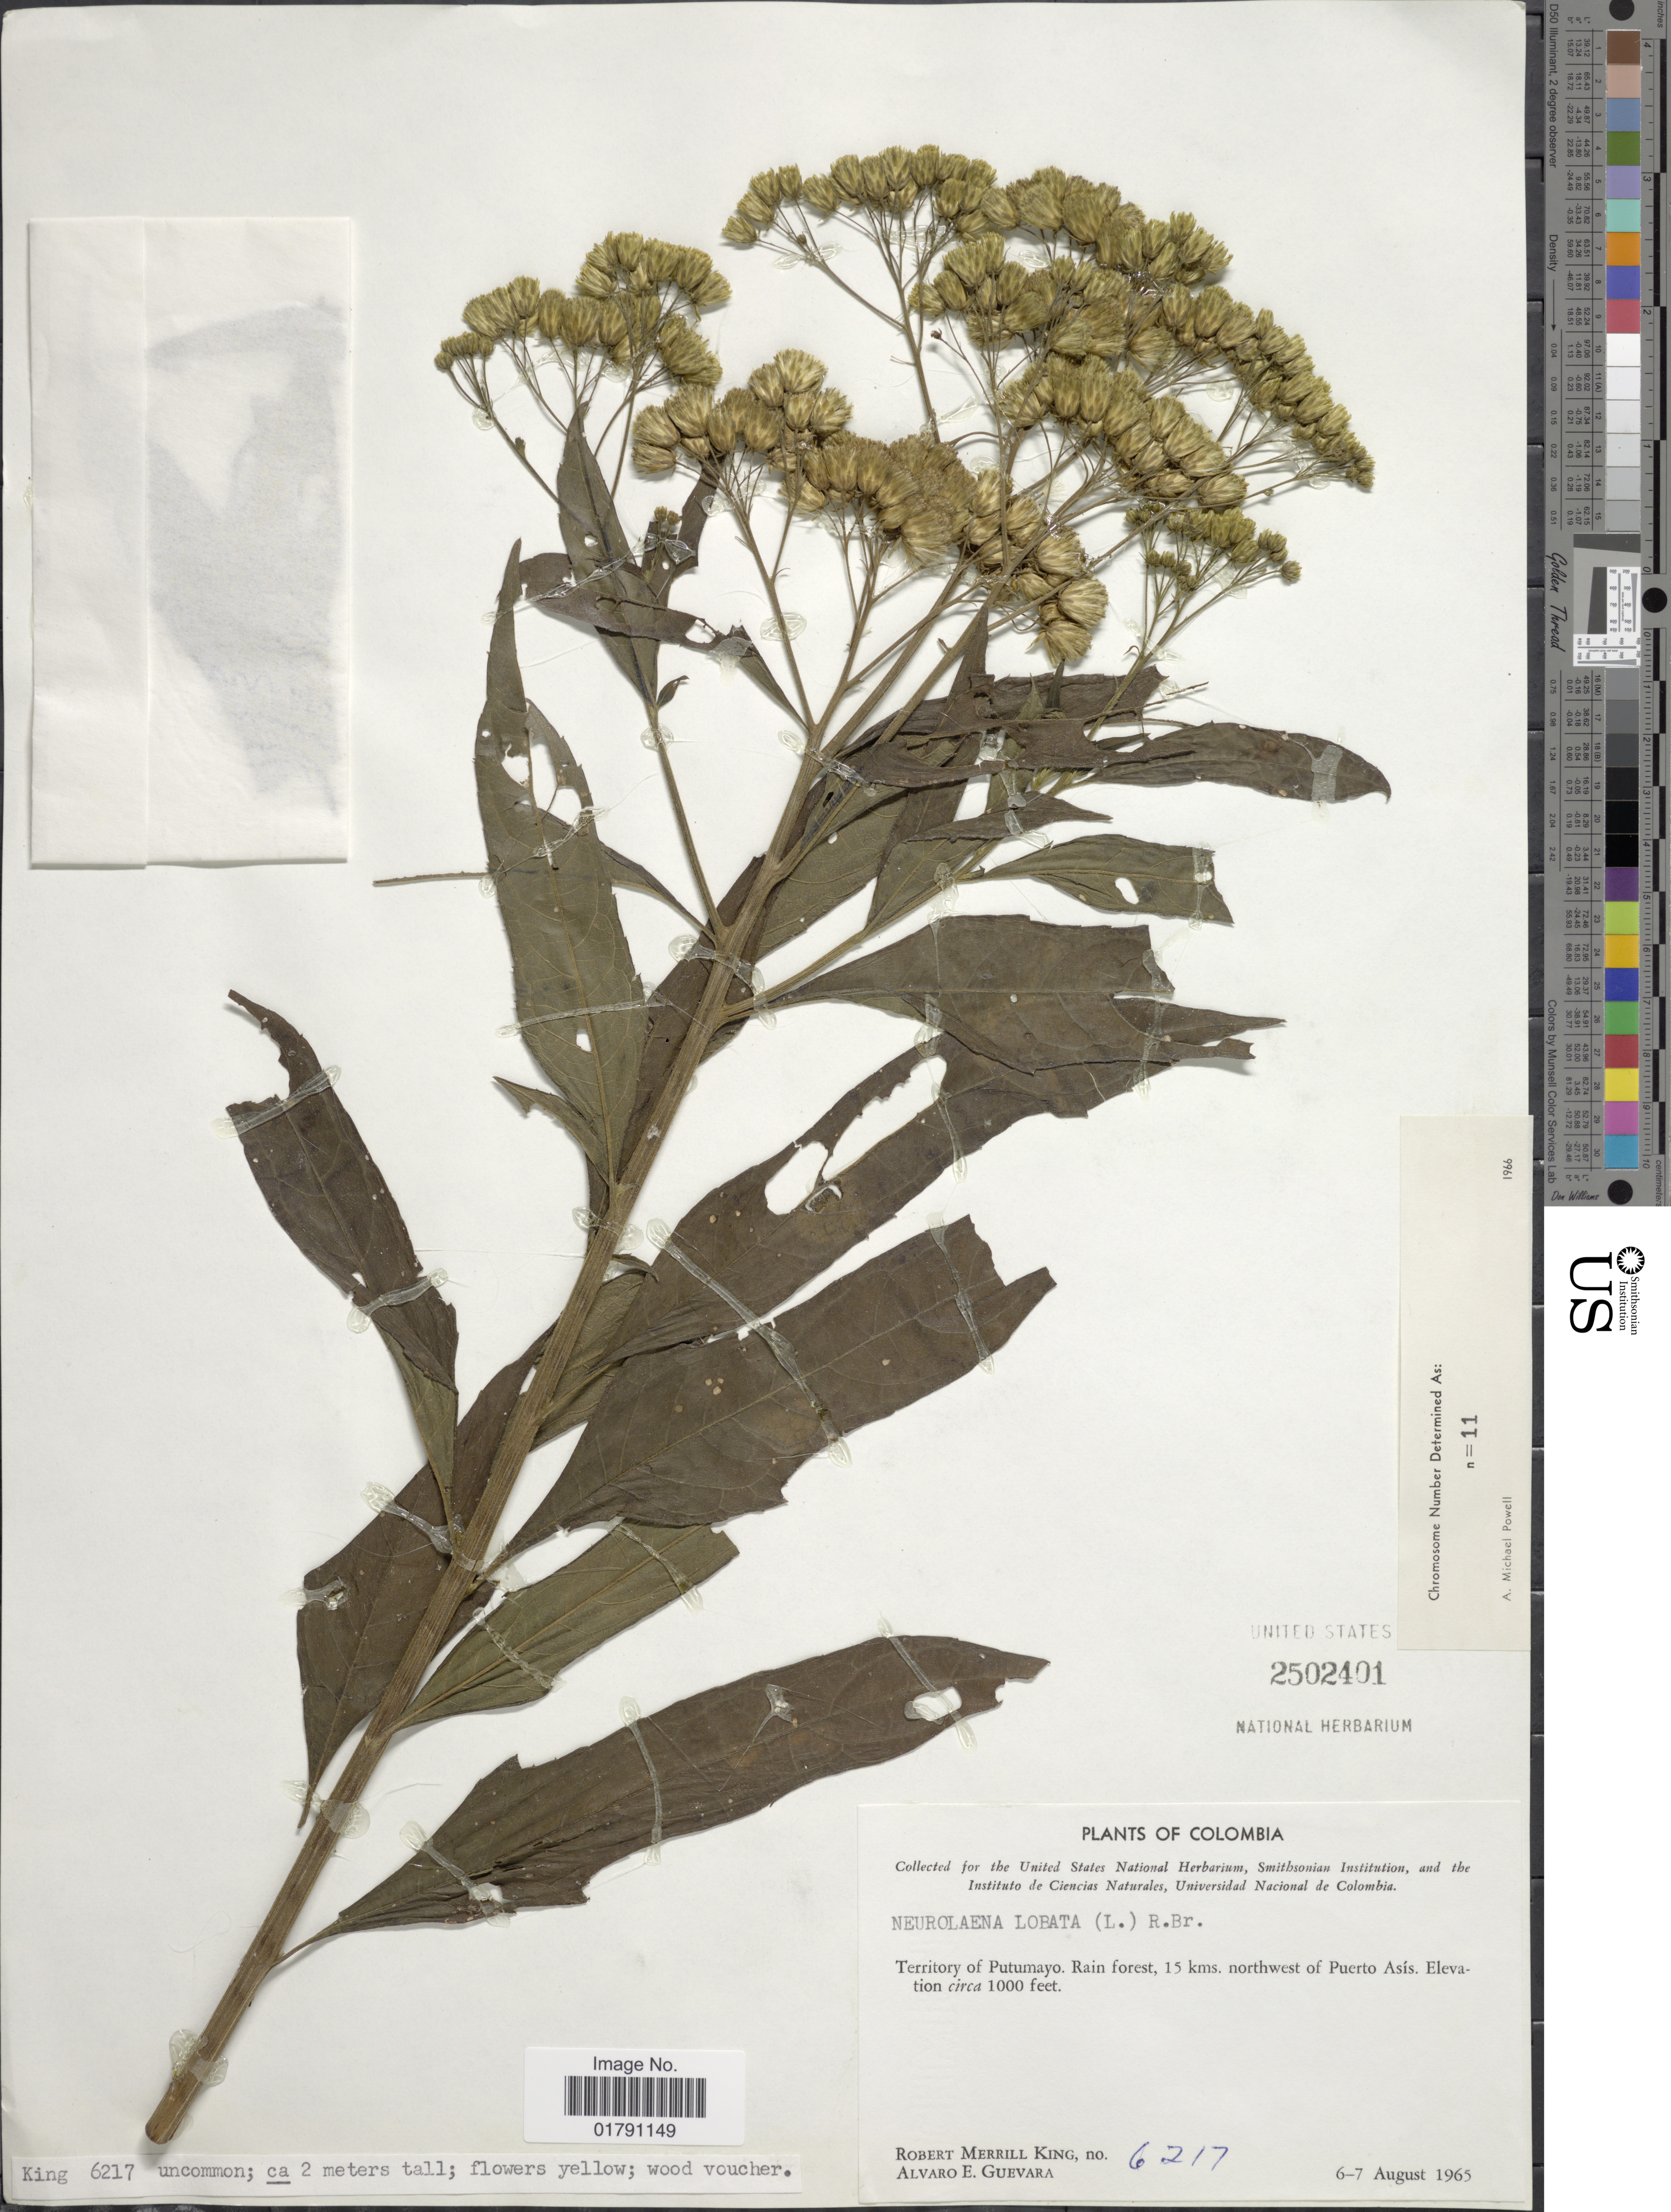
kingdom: Plantae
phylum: Tracheophyta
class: Magnoliopsida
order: Asterales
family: Asteraceae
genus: Neurolaena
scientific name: Neurolaena lobata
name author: (L.) R. Br. ex Cass.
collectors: R. M. King & A. E. Guevara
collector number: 6217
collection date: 1965-08-06/1965-08-07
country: Colombia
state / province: Putumayo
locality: Rain forest, 15 kms northwest of Puerto Asis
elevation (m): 305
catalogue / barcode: US 2502401